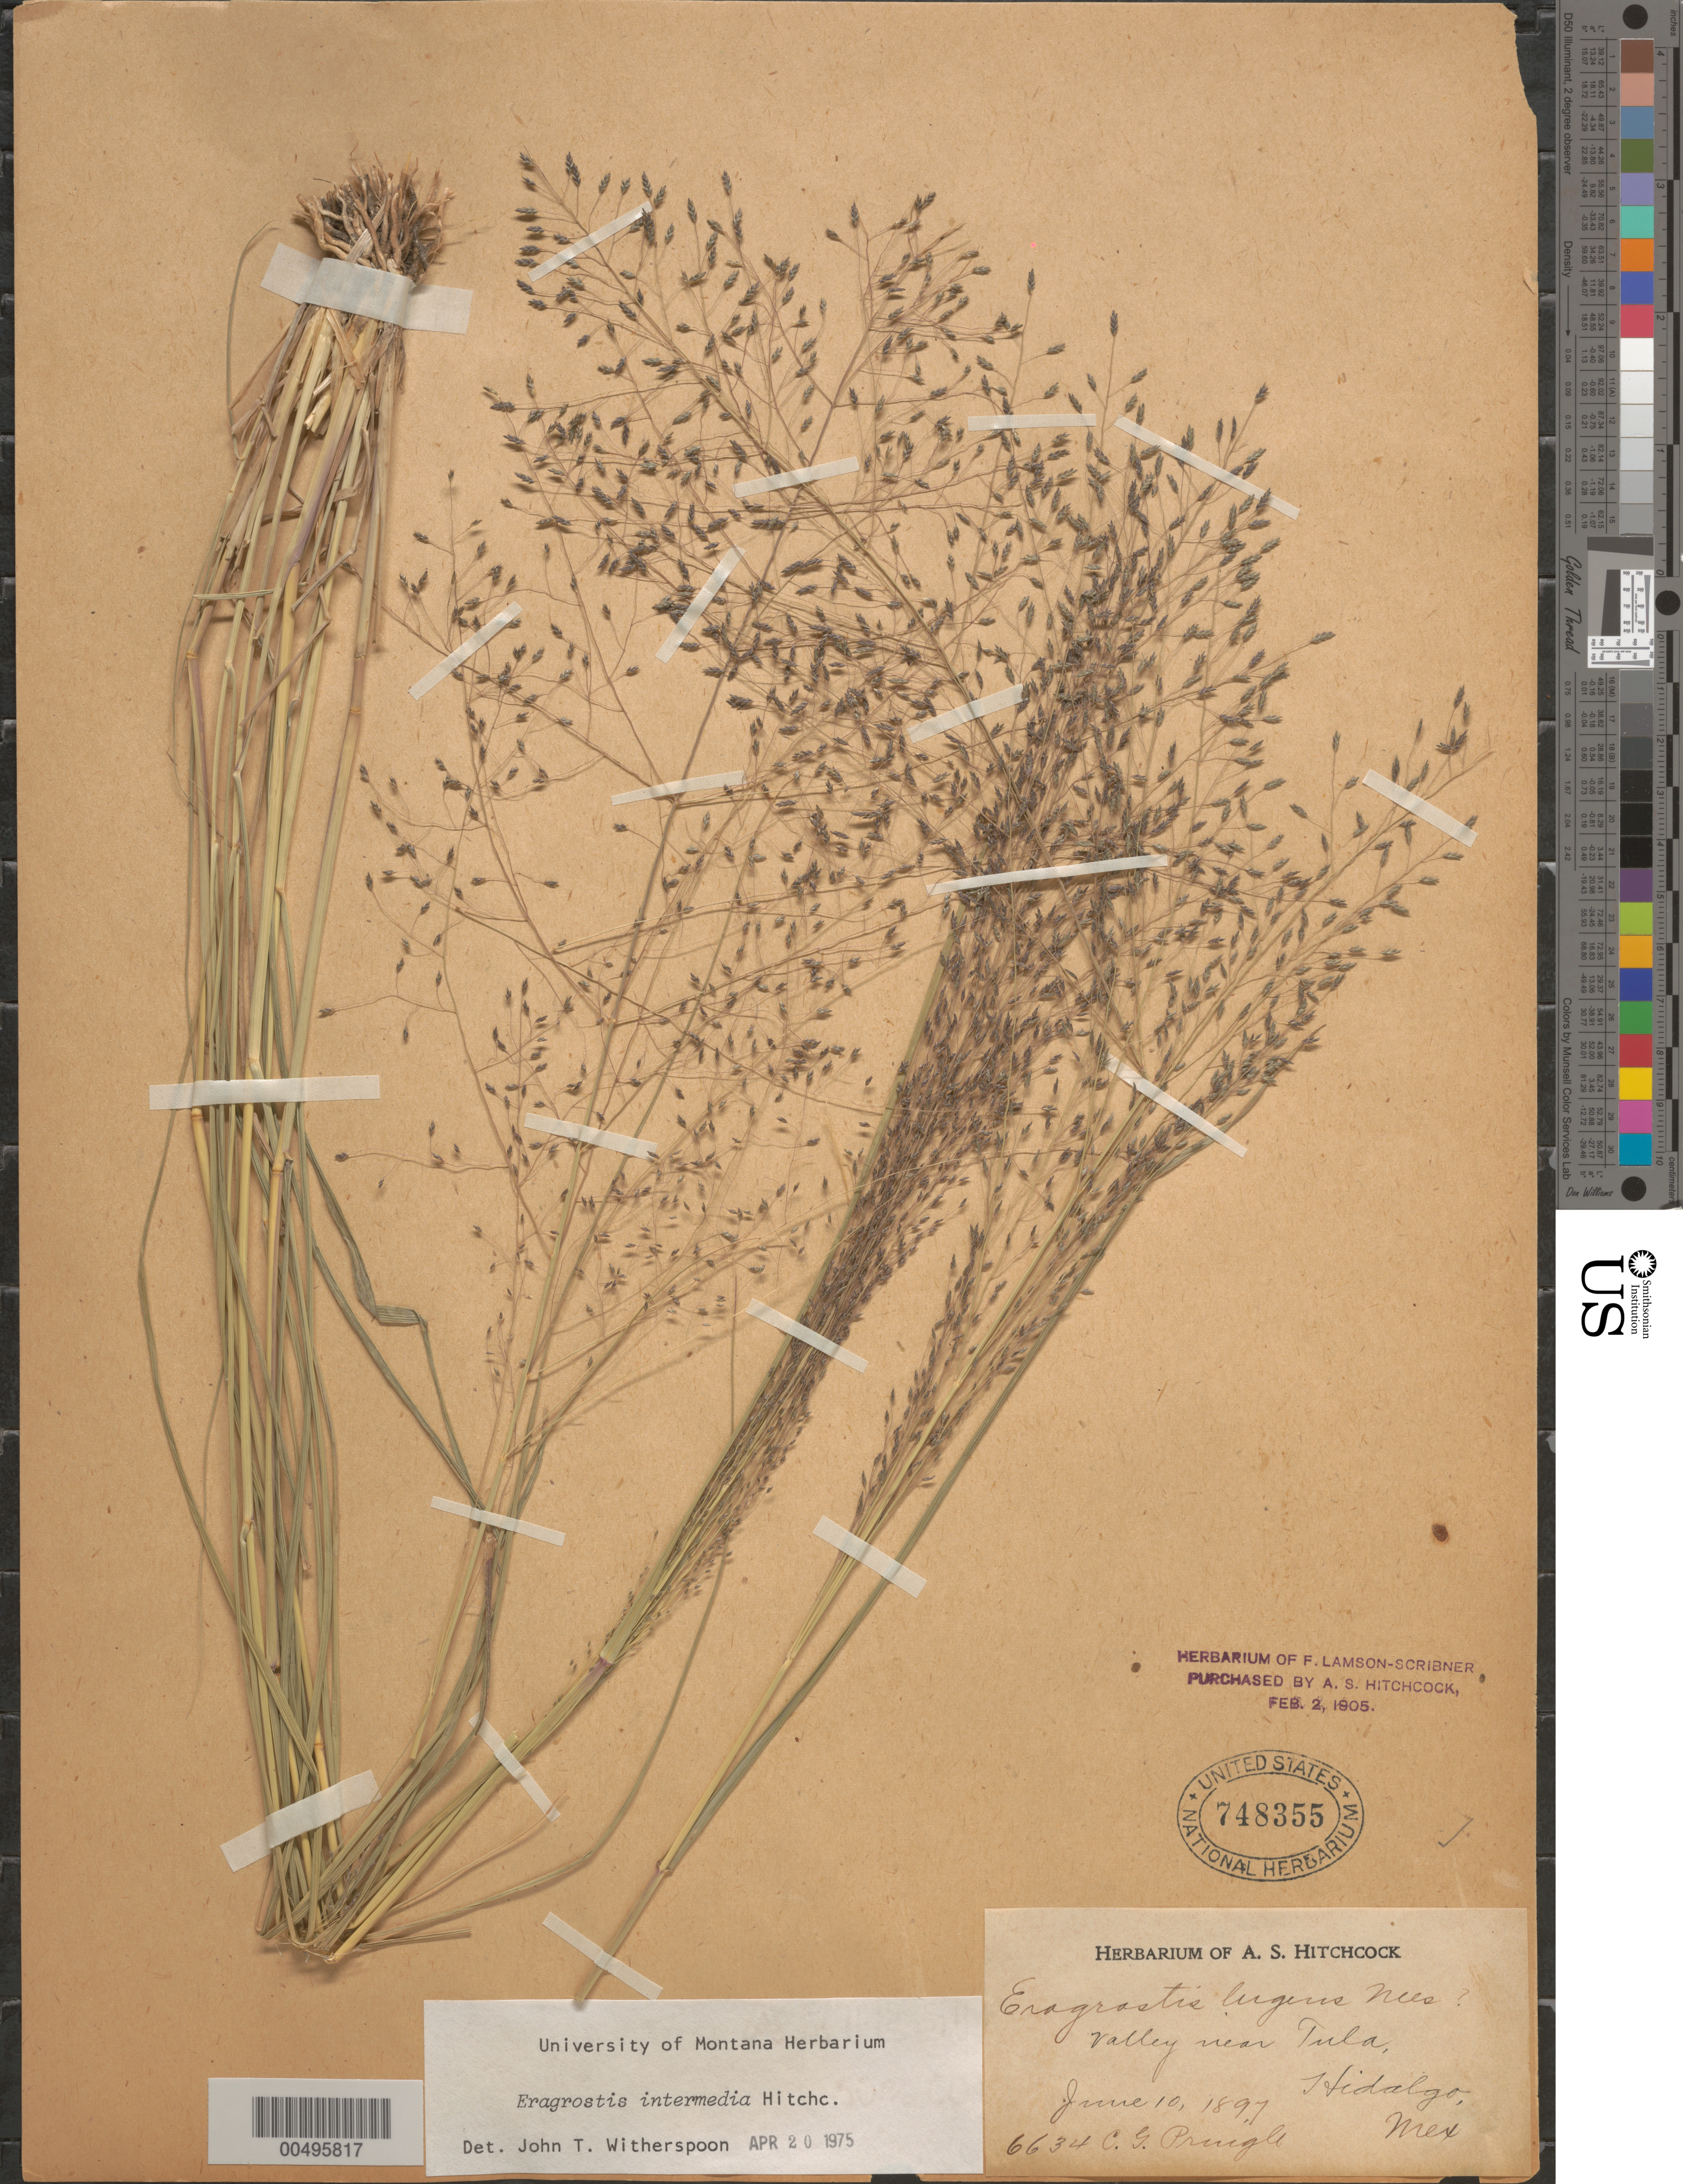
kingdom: Plantae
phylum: Tracheophyta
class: Liliopsida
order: Poales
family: Poaceae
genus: Eragrostis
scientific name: Eragrostis intermedia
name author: Hitchc.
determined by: Witherspoon, John T.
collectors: C. G. Pringle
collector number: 6634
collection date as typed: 10 Jun 1897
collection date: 1897-06-10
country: Mexico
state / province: Hidalgo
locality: Valley near Tula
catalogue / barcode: US 748355